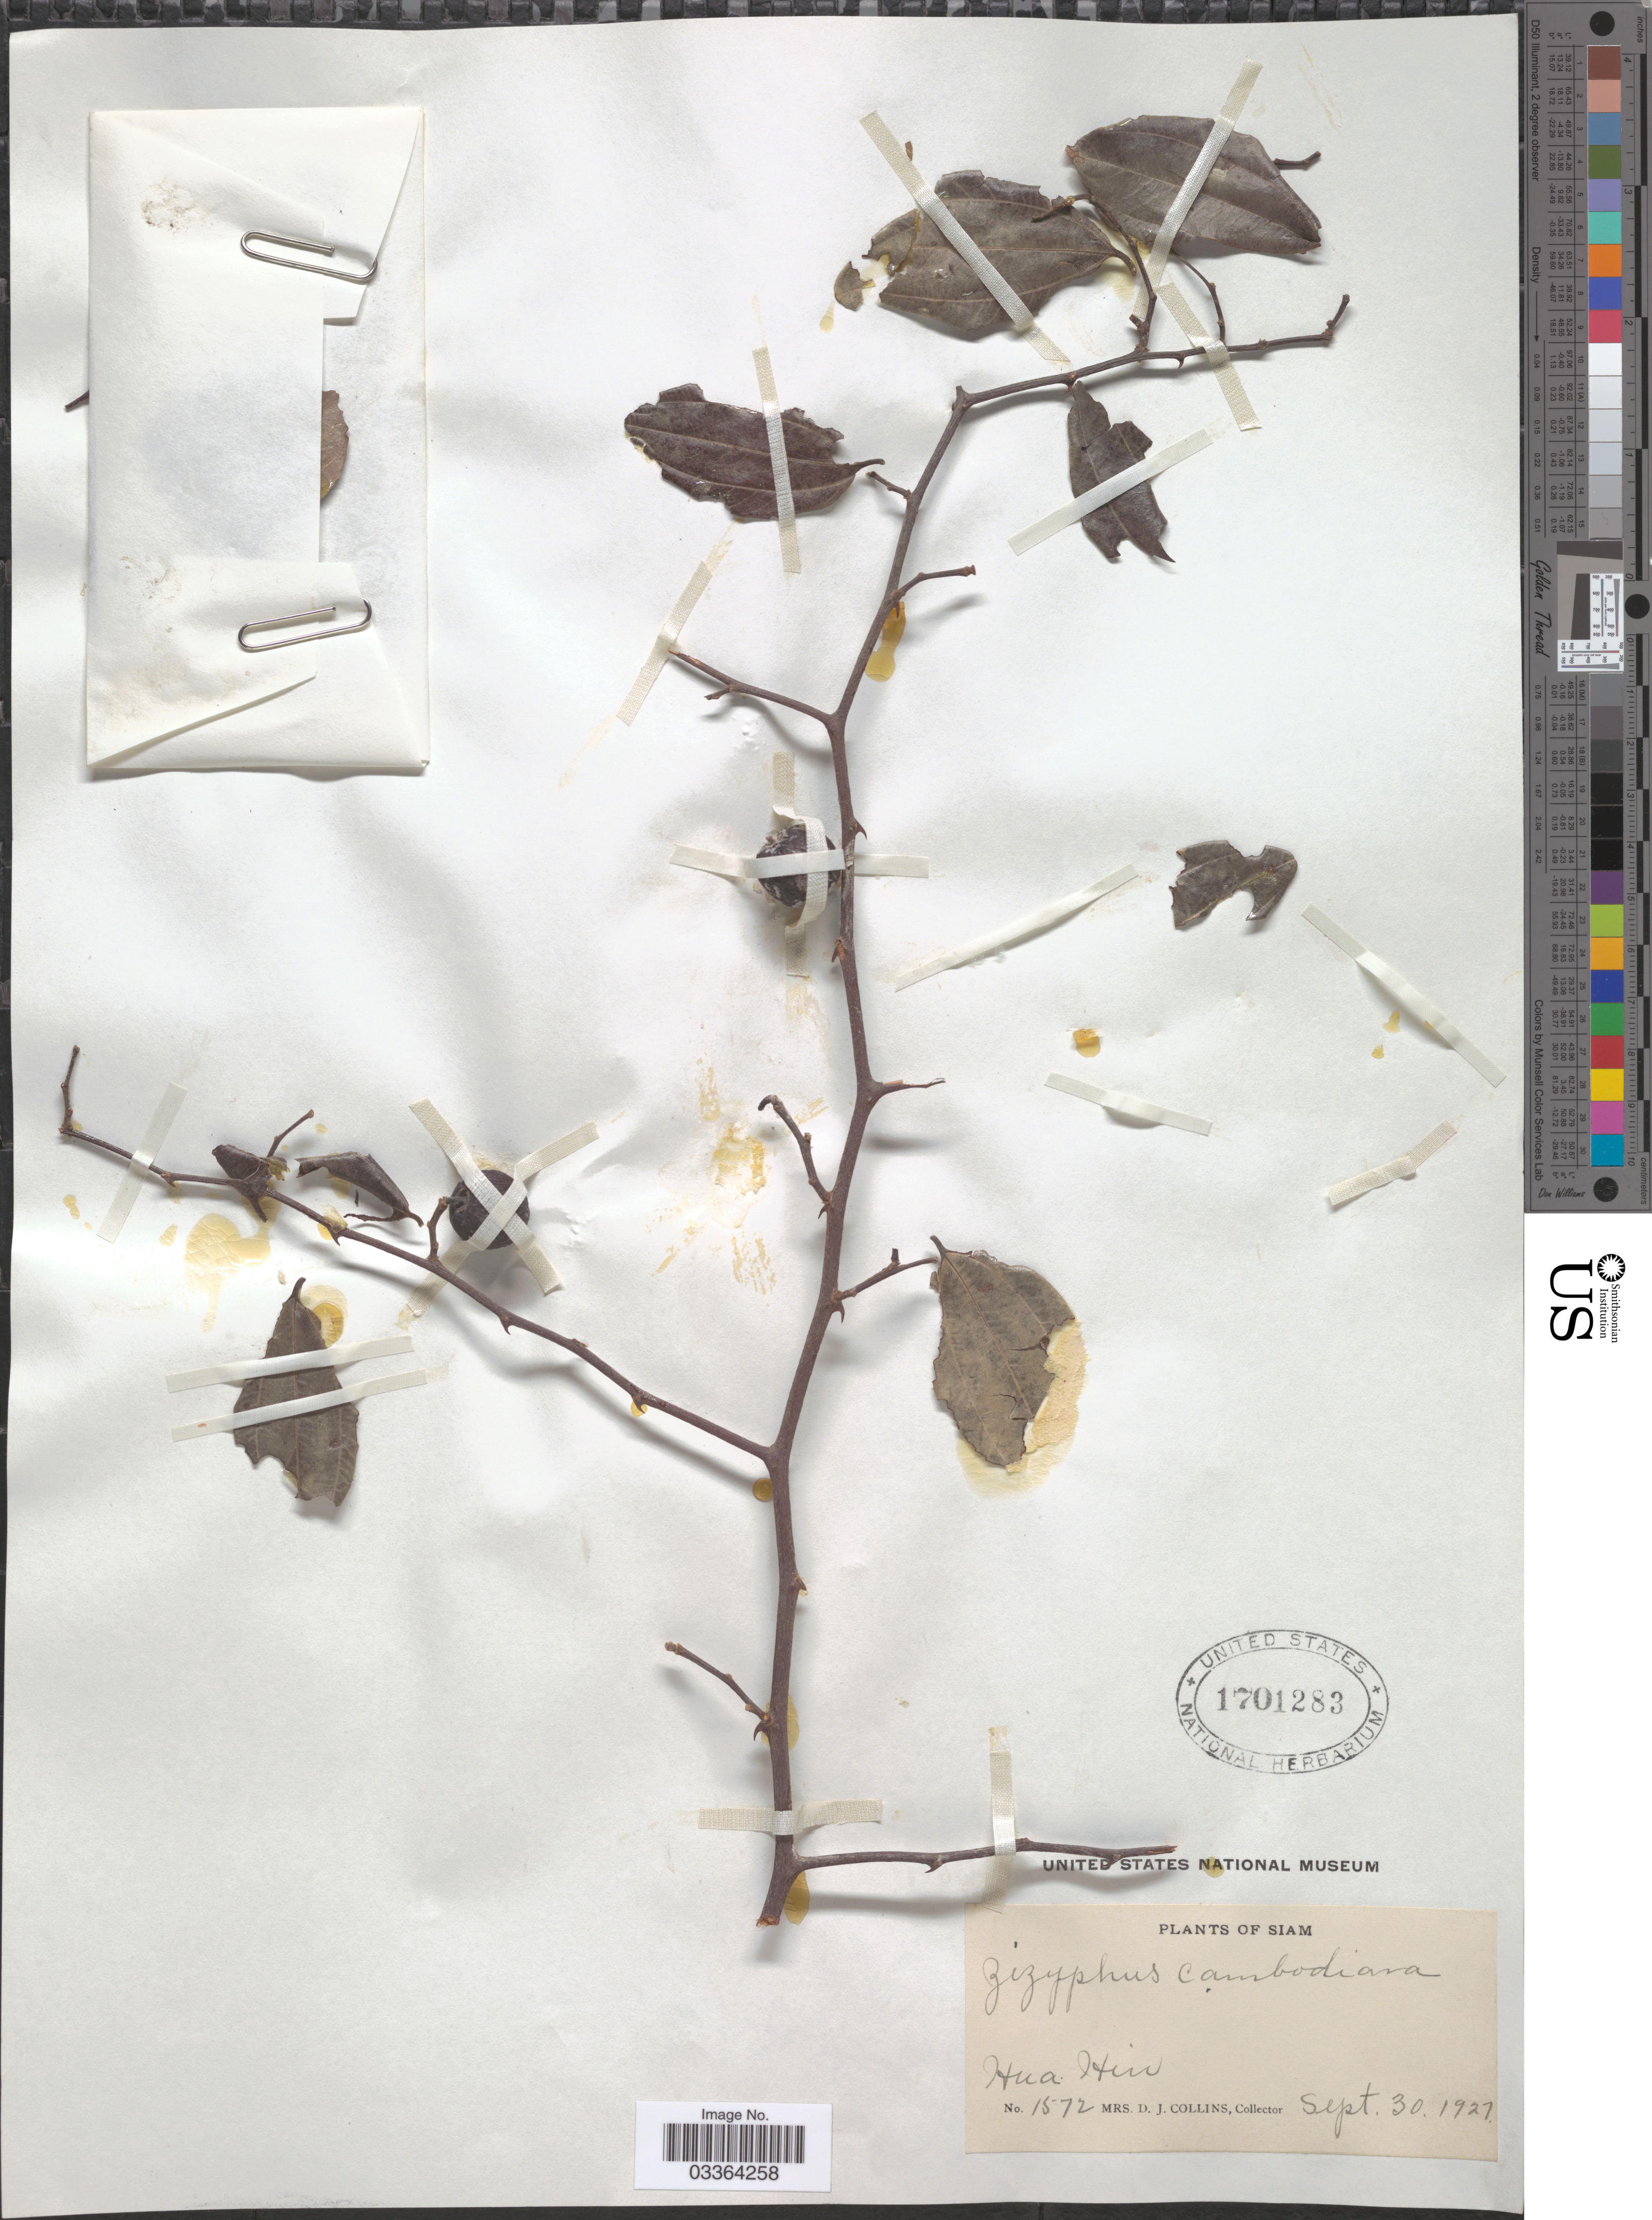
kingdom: Plantae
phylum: Tracheophyta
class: Magnoliopsida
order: Rosales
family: Rhamnaceae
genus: Ziziphus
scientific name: Ziziphus cambodiana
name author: Pierre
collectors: Mrs. D. J. Collins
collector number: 1572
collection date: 1927-09-30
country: Thailand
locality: Siam, Hua Hin.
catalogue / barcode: US 1701283